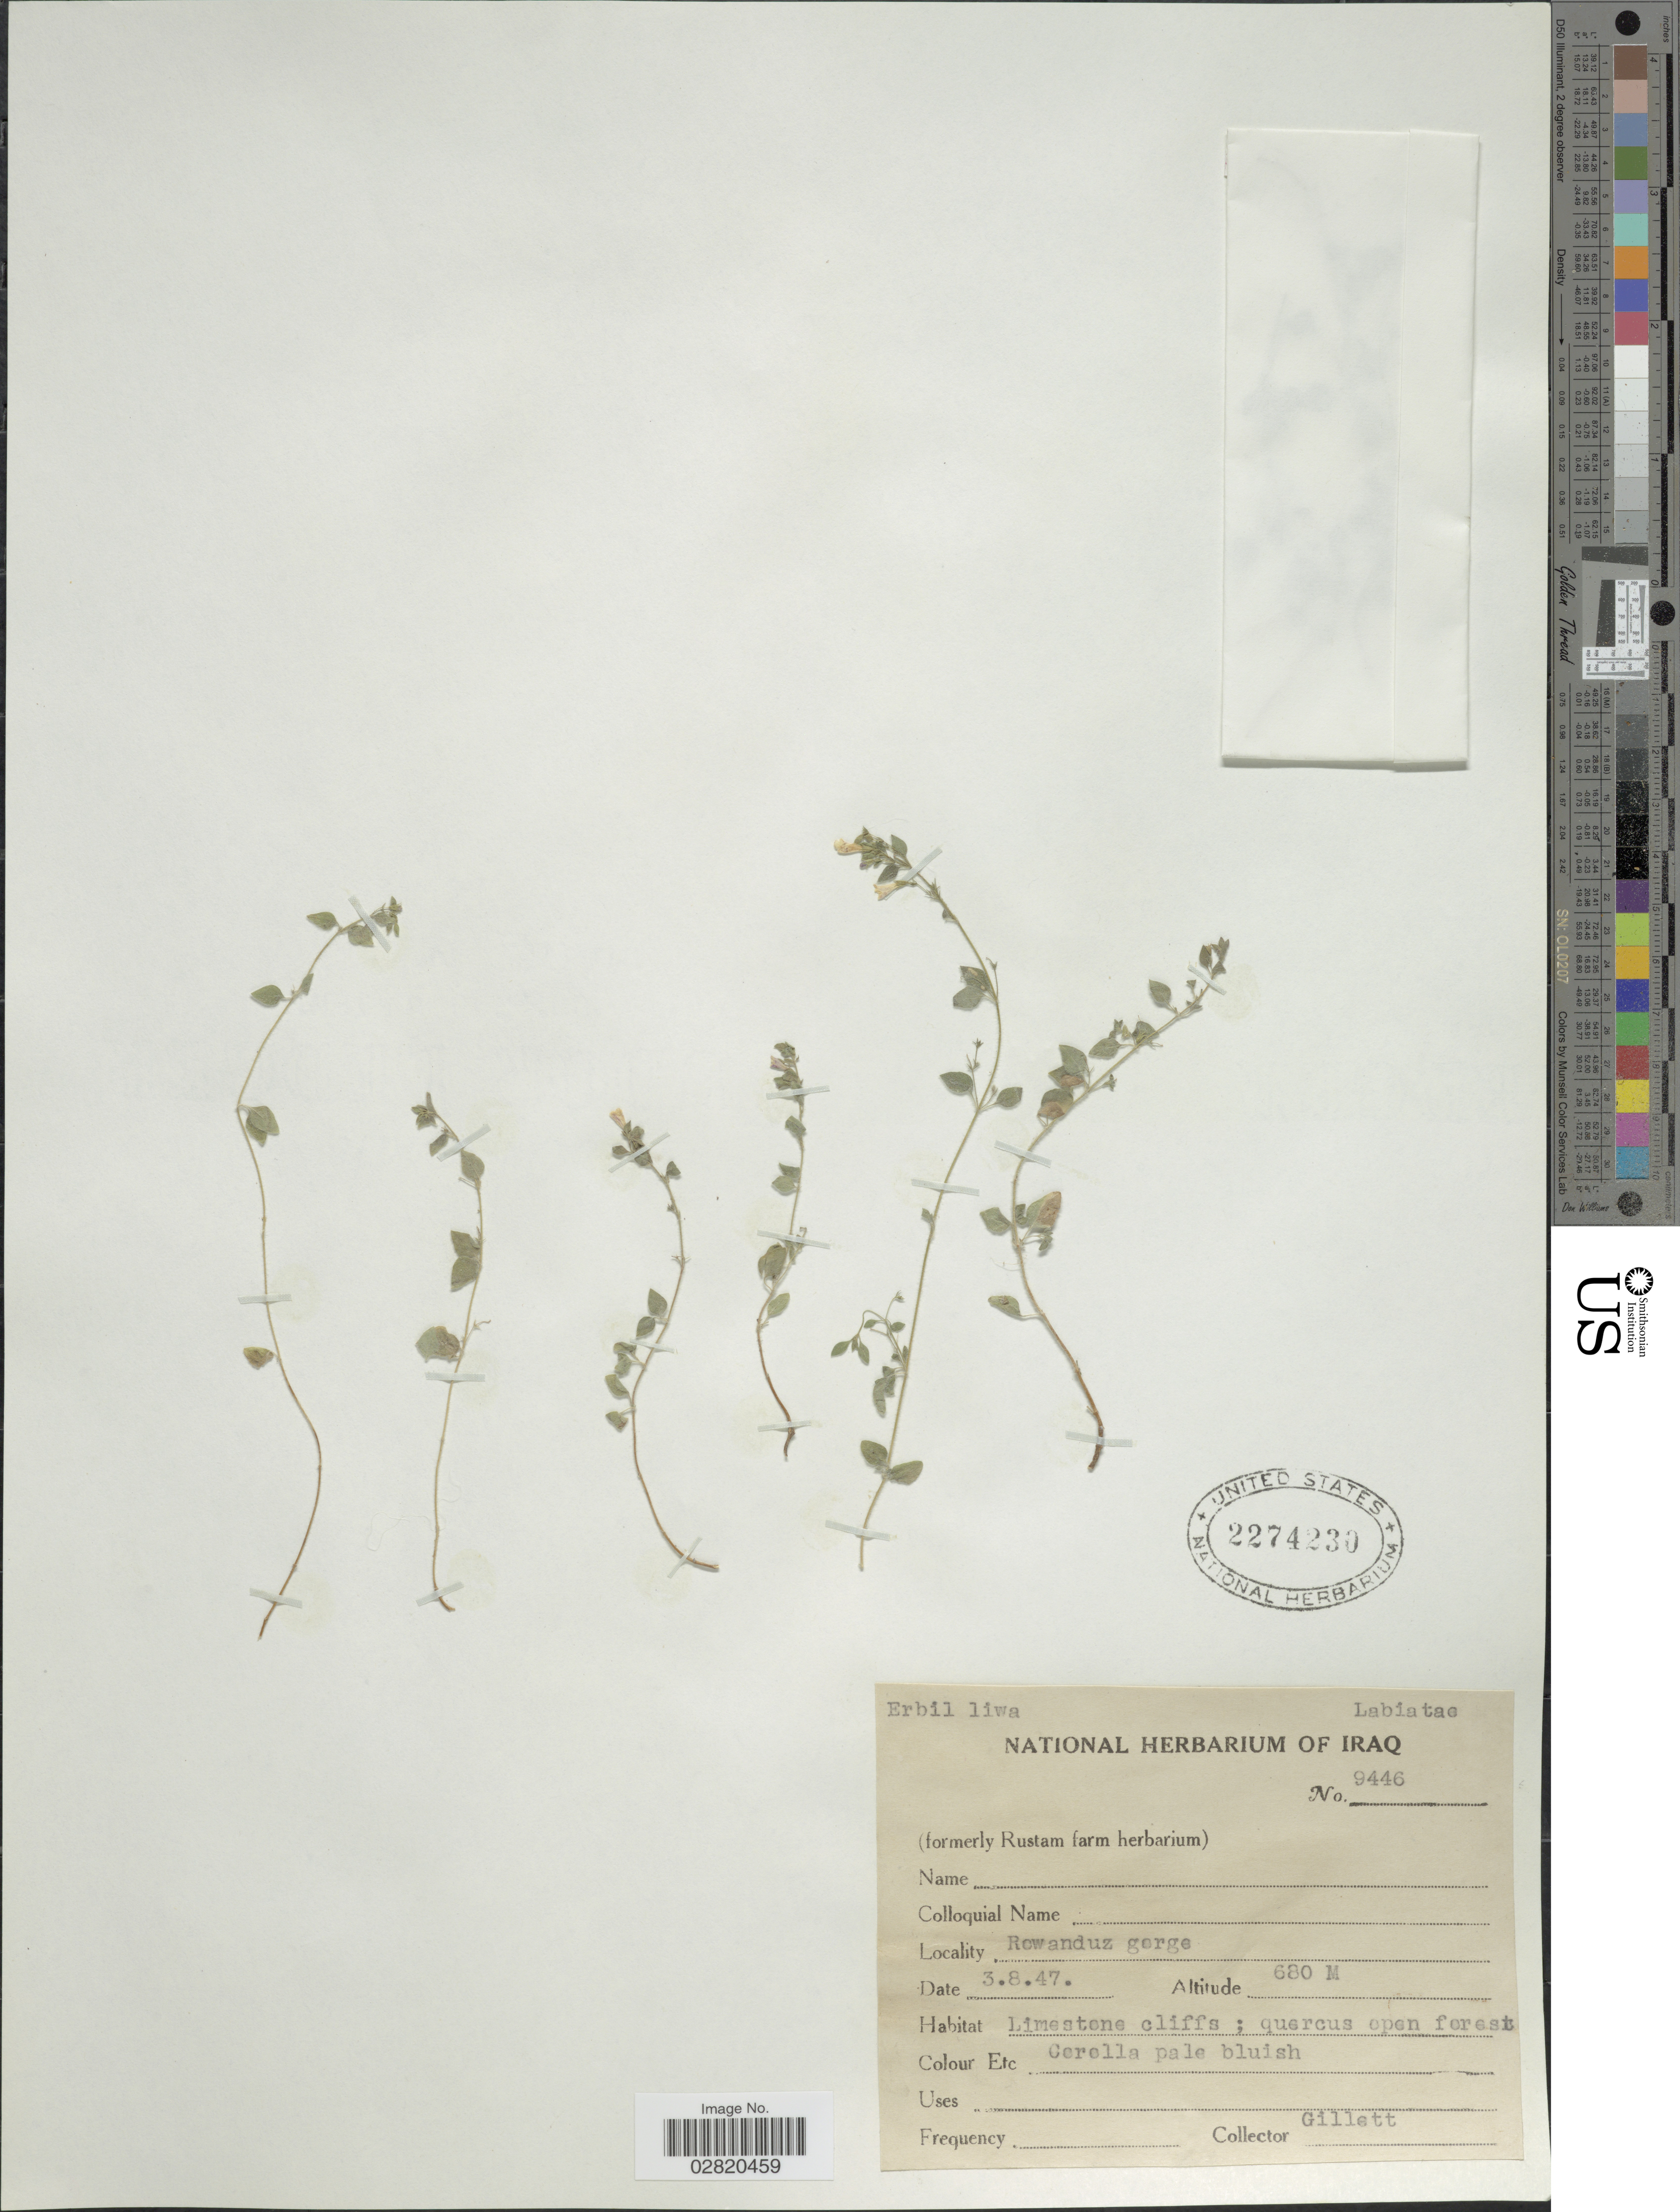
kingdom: Plantae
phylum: Tracheophyta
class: Magnoliopsida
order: Lamiales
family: Lamiaceae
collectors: Gillett, --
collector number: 9446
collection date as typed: Transcribed d/m/y: 3/8/47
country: Iraq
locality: Erbil liwa. Rowanduz gorge.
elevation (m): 680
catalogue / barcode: US 2274230